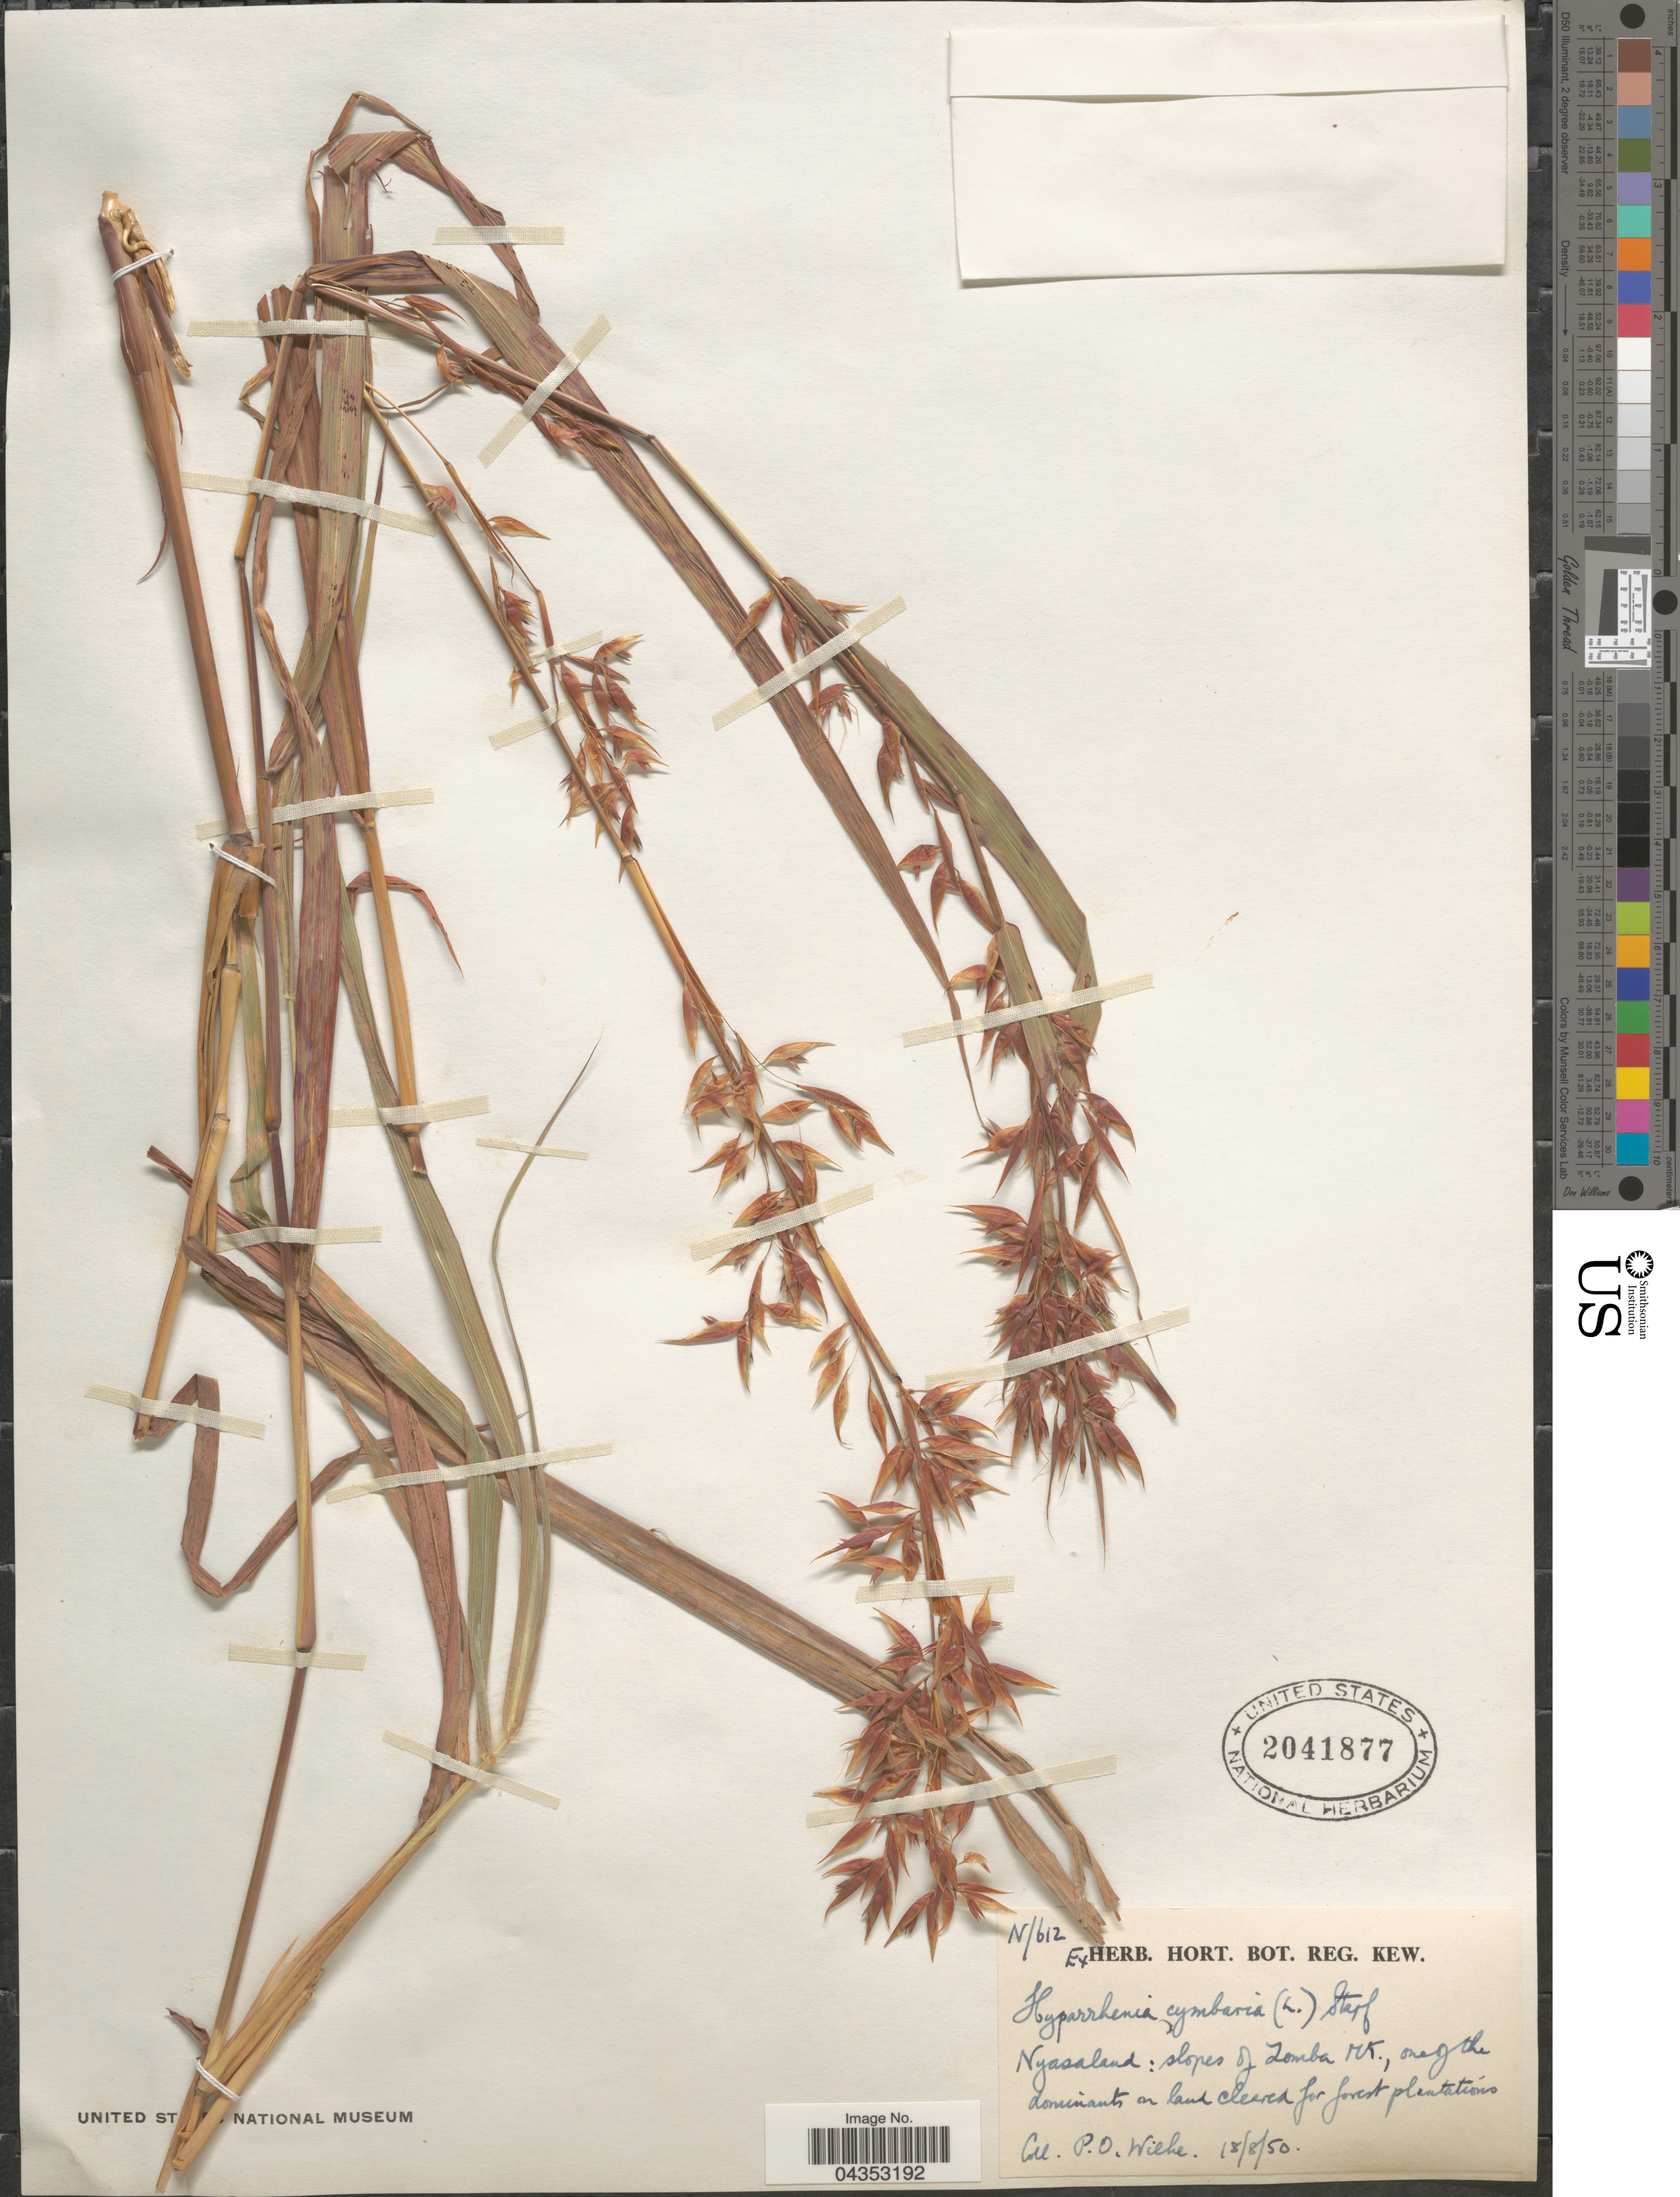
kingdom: Plantae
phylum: Tracheophyta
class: Liliopsida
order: Poales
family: Poaceae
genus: Hyparrhenia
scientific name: Hyparrhenia cymbaria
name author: (L.) Stapf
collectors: P. Wiehe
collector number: N/612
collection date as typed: Transcribed d/m/y: 18/8/50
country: Malawi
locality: Nyasaland: slopes of Zomba Mt.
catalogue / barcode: US 2041877